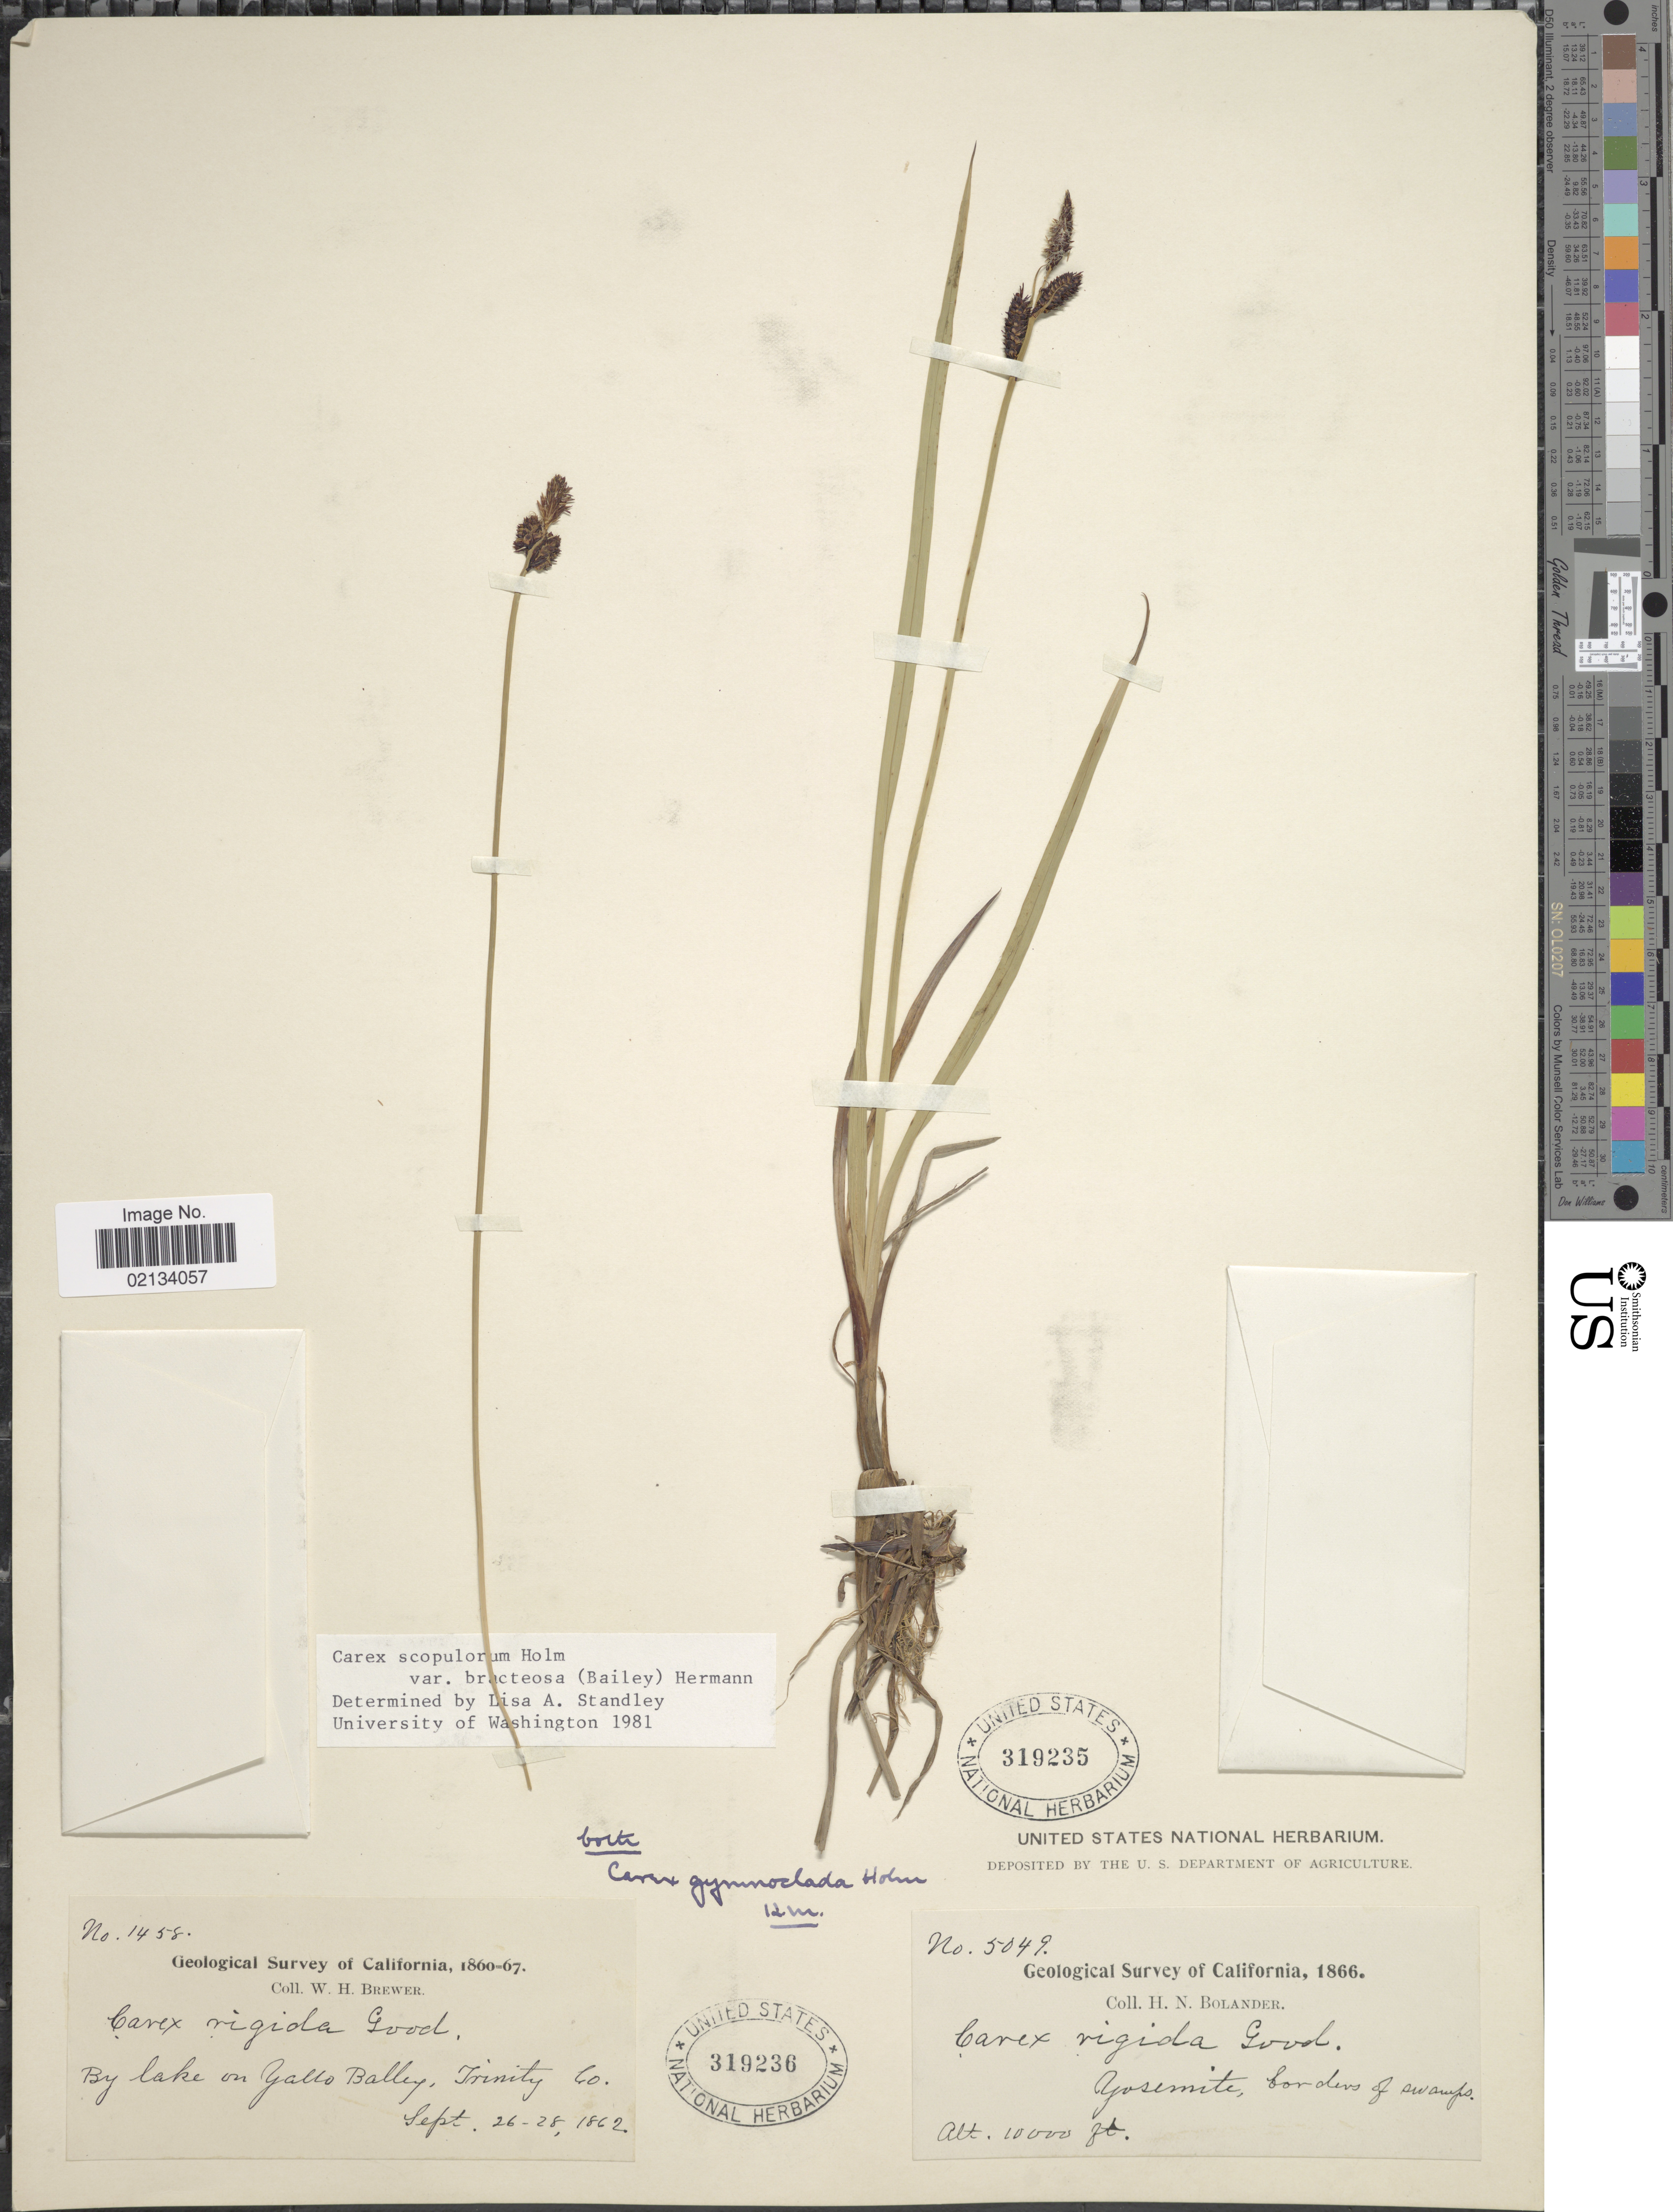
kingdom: Plantae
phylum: Tracheophyta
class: Liliopsida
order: Poales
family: Cyperaceae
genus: Carex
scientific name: Carex scopulorum var. bracteosa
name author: (L.H. Bailey) F.J. Herm.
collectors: W. H. Brewer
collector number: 1458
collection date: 1862-09-26/1862-09-28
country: United States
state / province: California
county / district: Trinity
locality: By lake on Yallo Balley, Trinity Co.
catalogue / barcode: US 319236